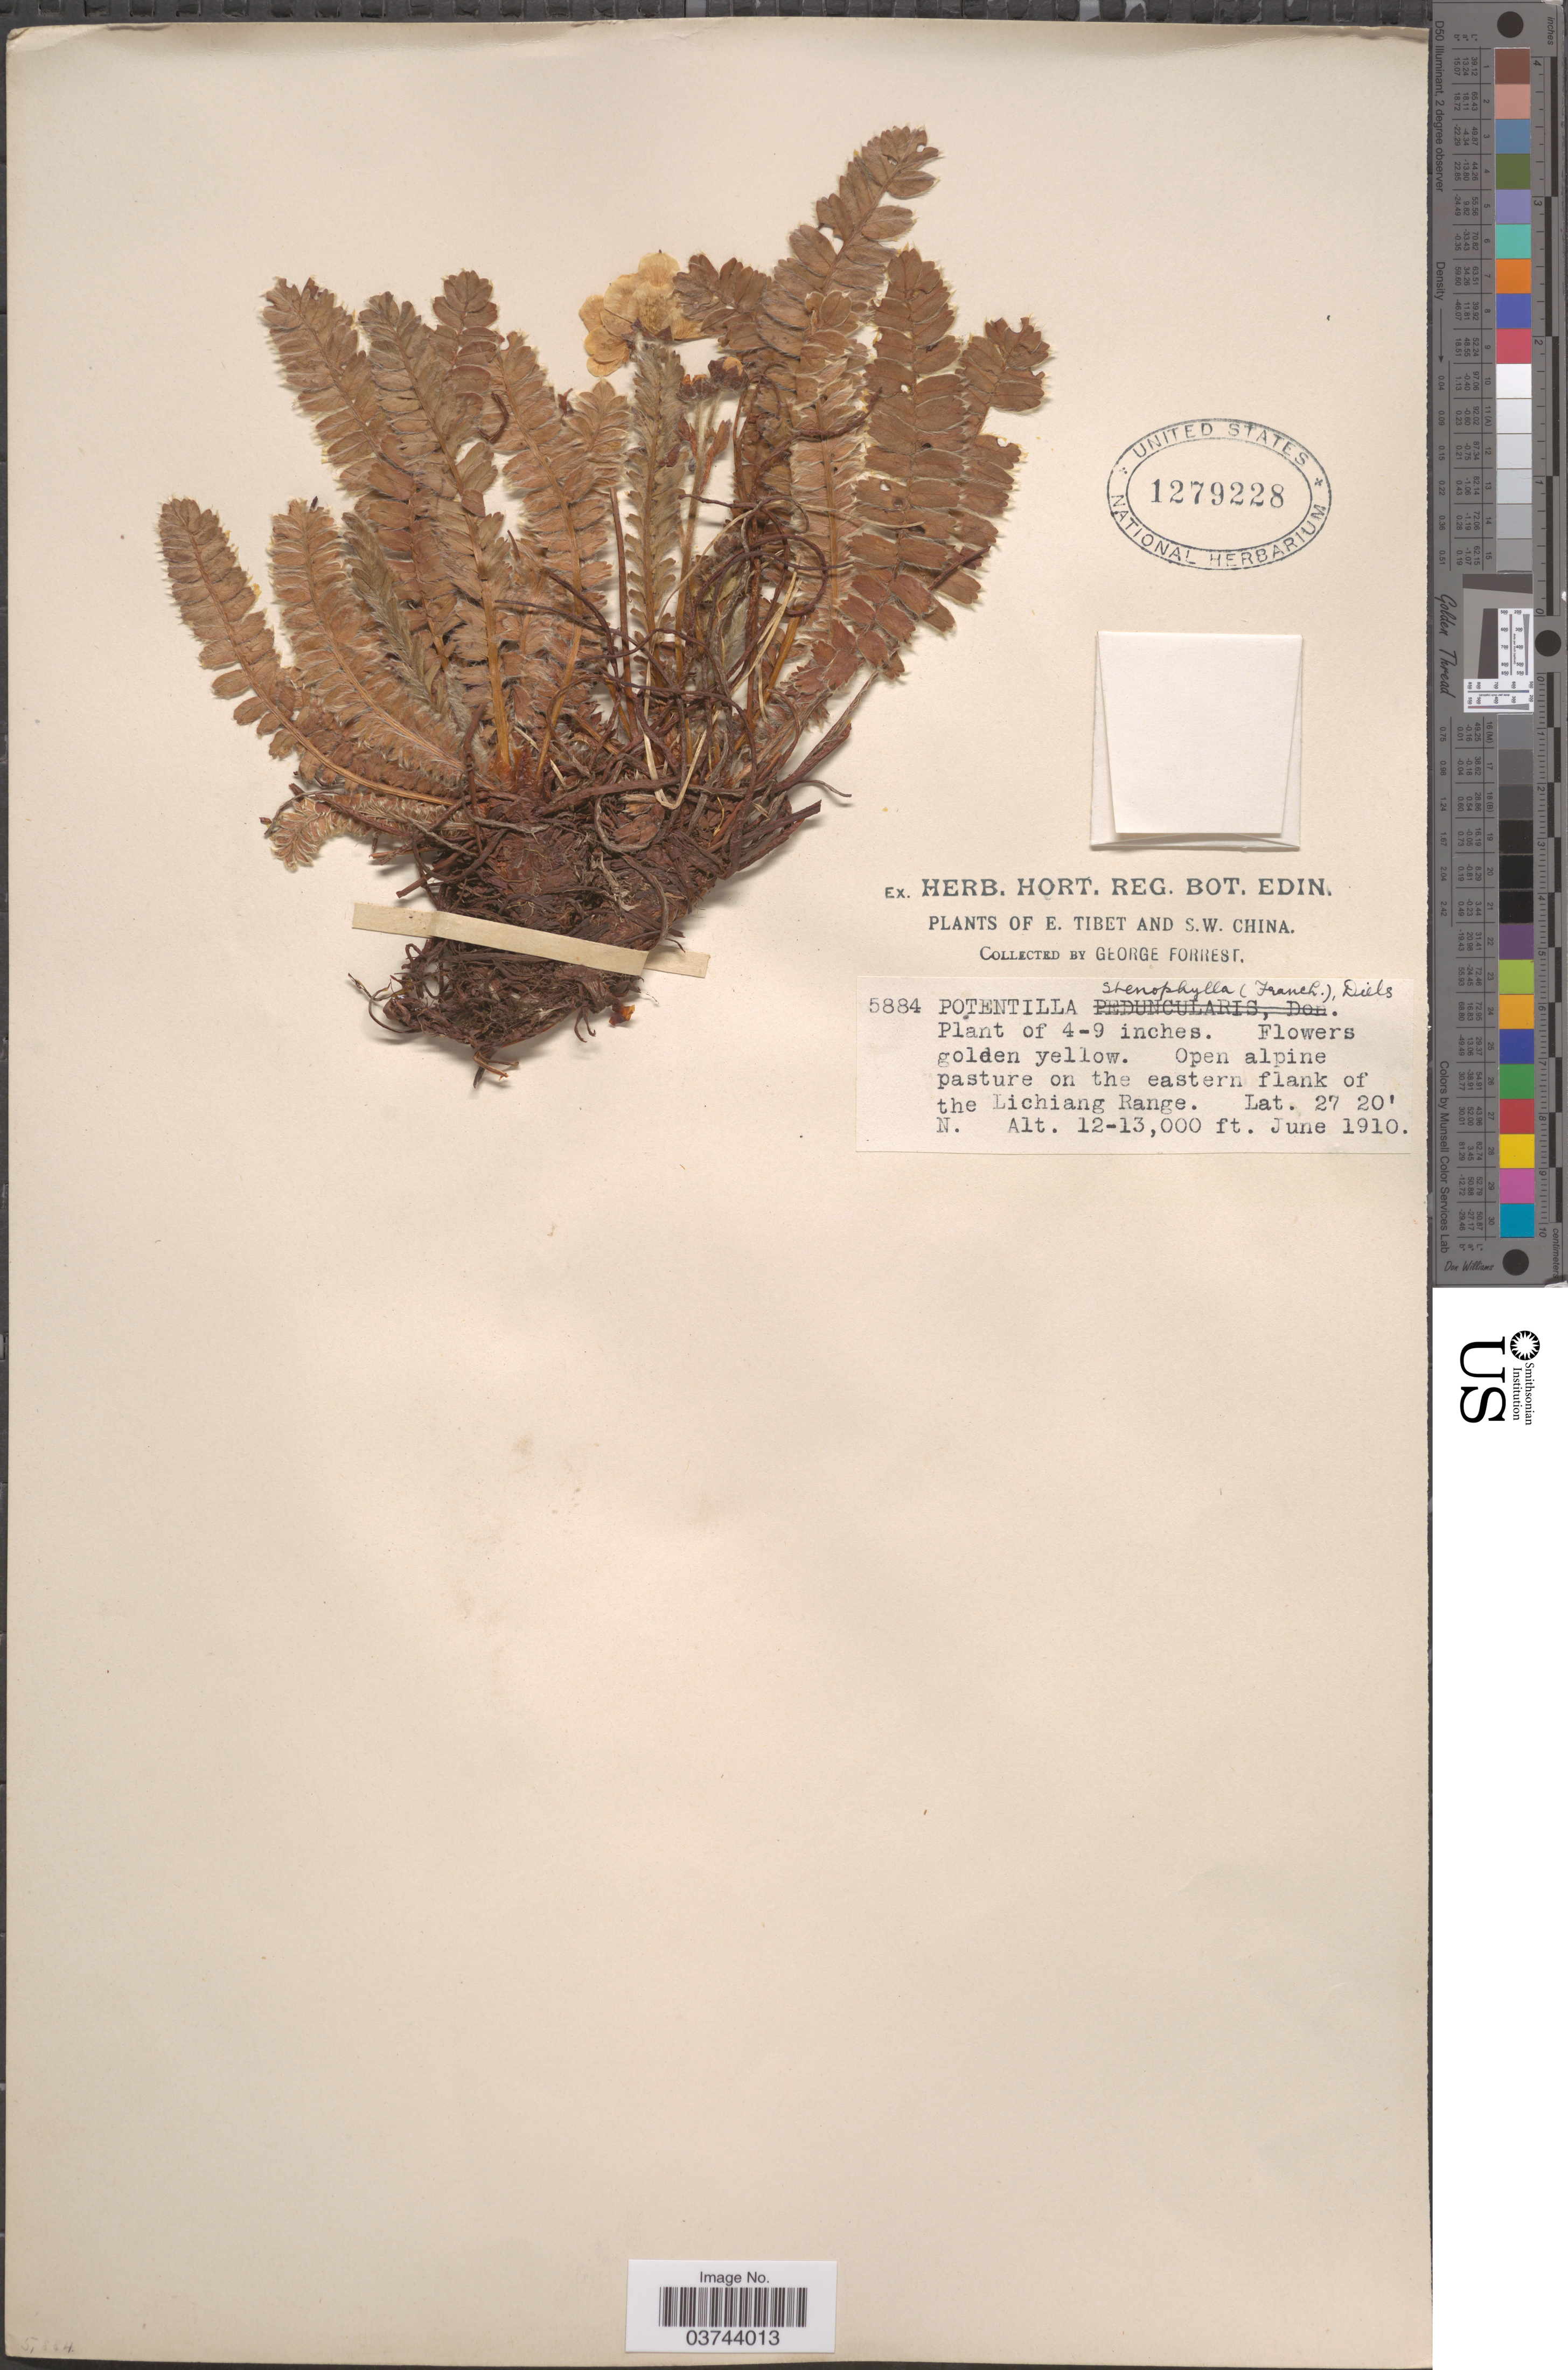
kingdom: Plantae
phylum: Tracheophyta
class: Magnoliopsida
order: Rosales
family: Rosaceae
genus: Potentilla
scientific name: Potentilla stenophylla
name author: (Franch.) Diels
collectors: G. Forrest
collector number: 5884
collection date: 1910-06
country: China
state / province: Xizang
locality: E. Tibet and S.W. China. On the eastern flank of the Lichiang Range.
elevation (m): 3658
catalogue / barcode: US 1279228